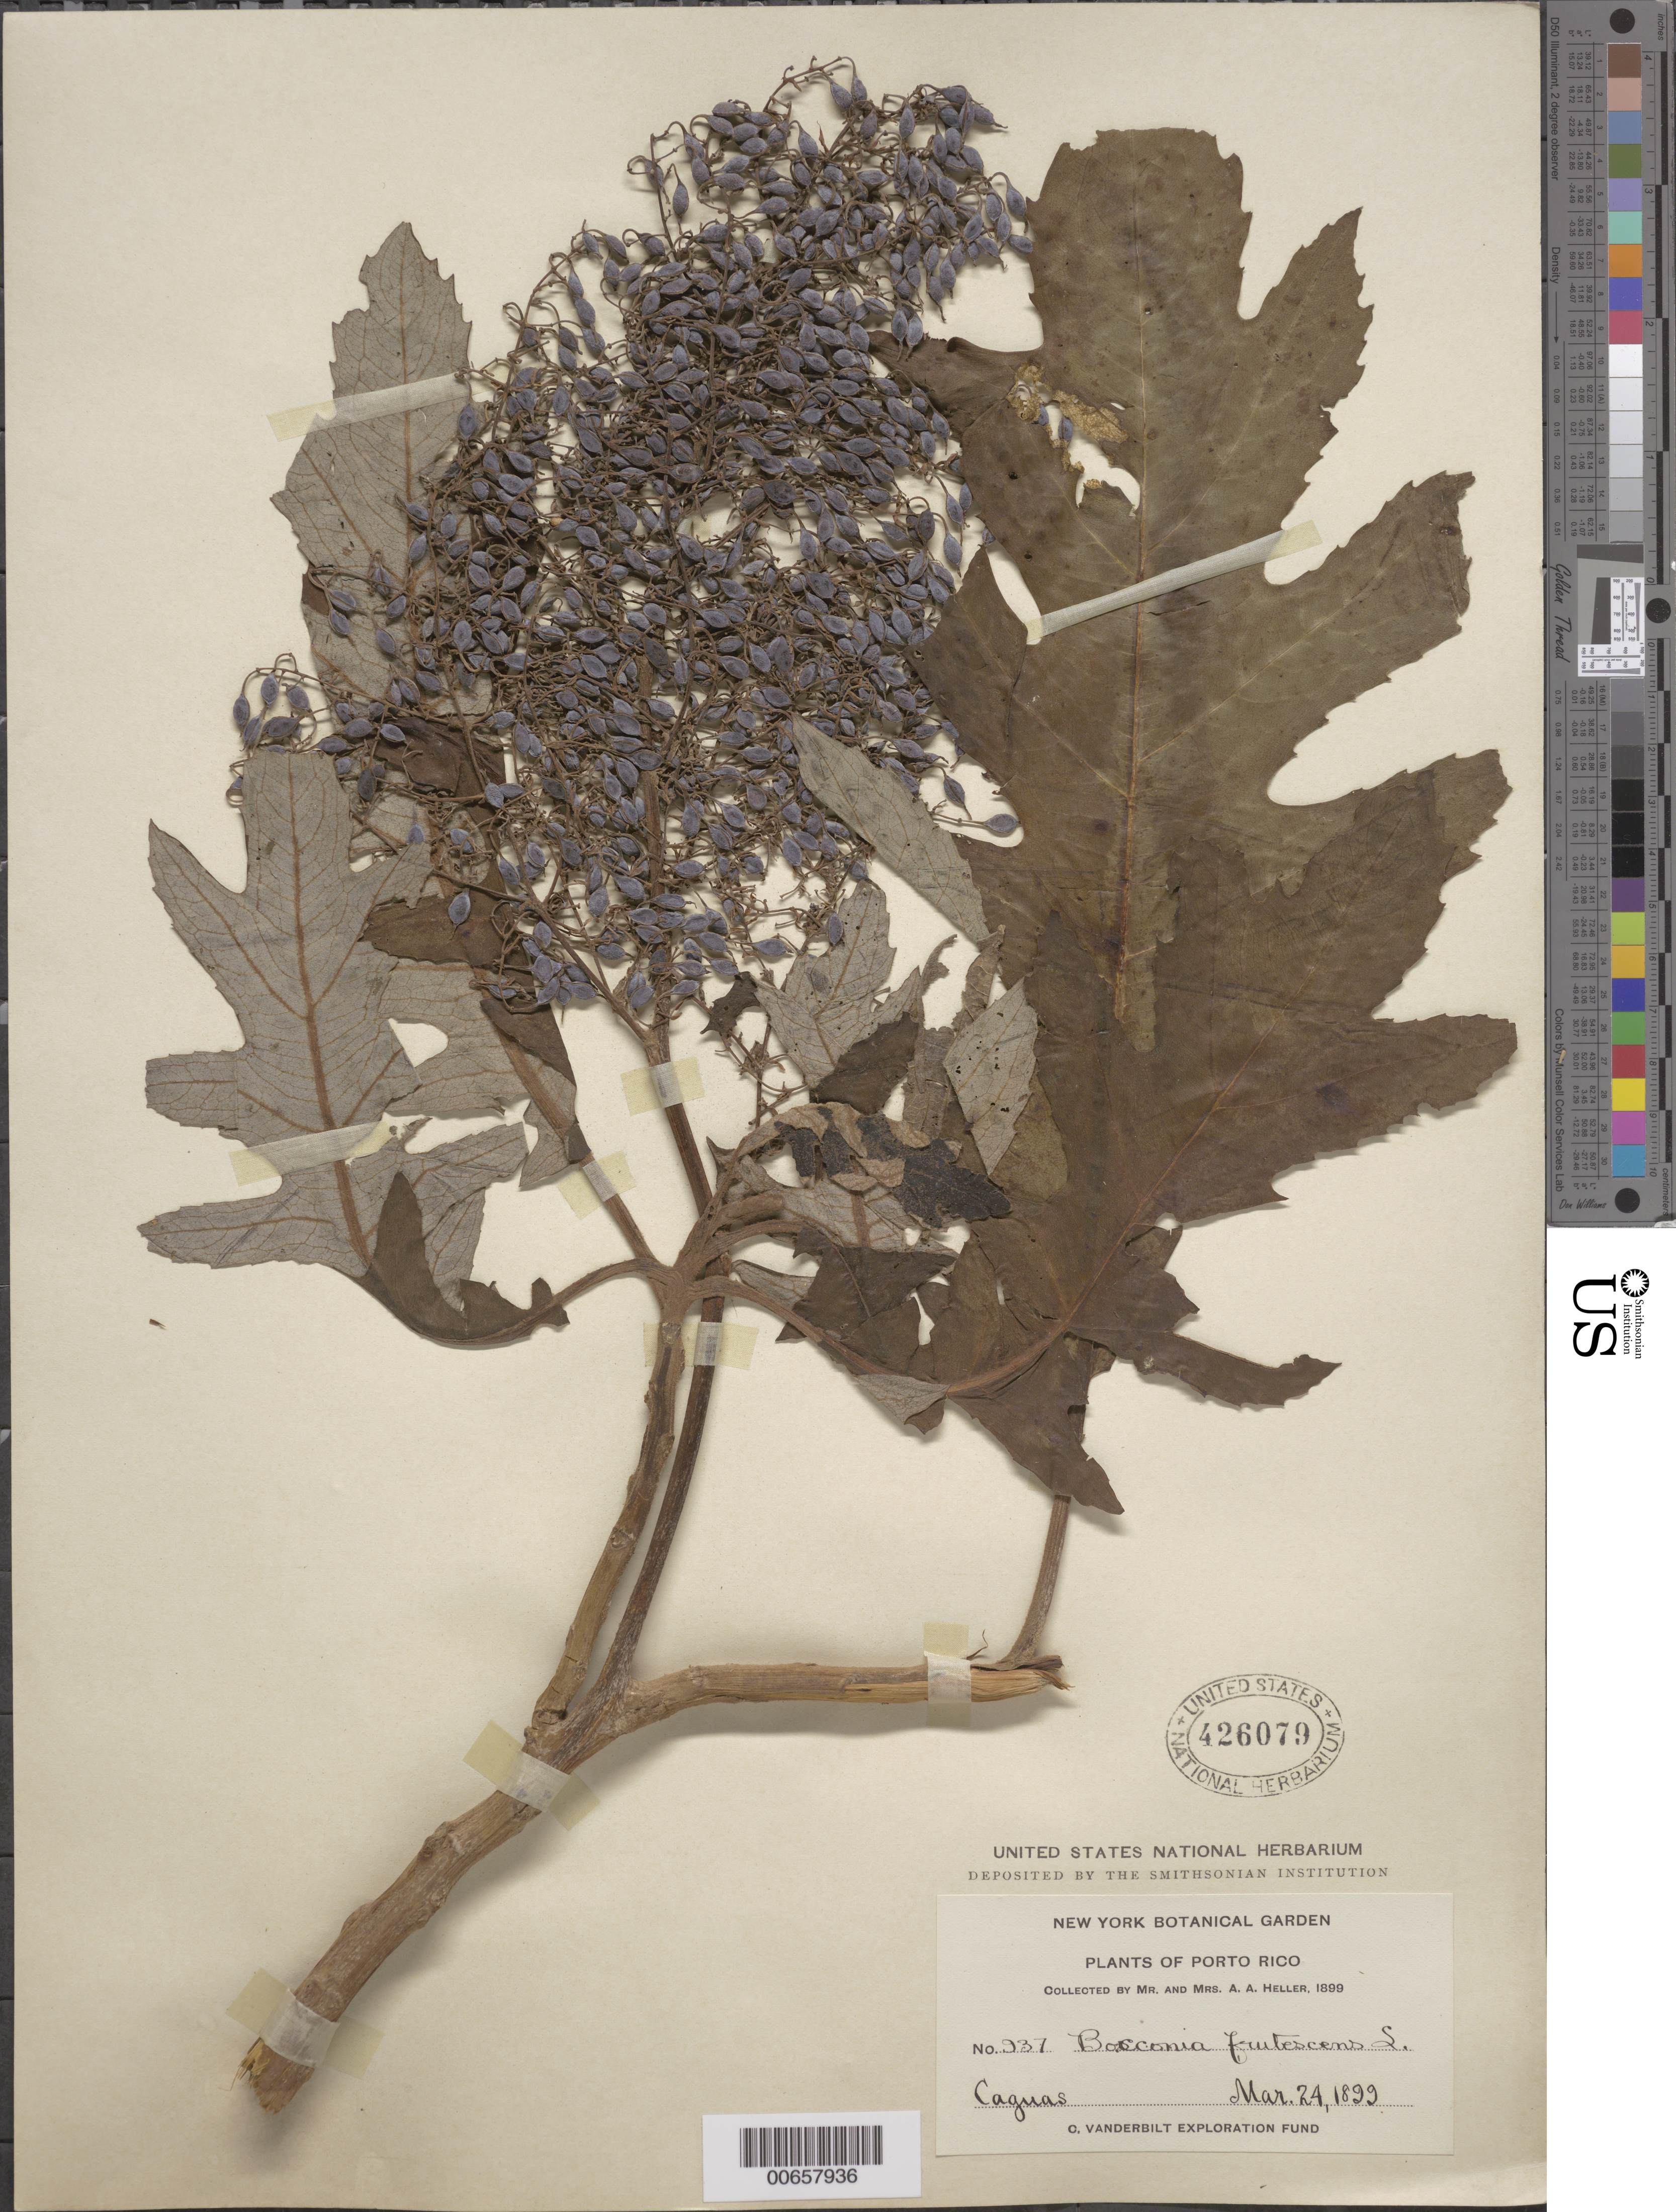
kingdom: Plantae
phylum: Tracheophyta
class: Magnoliopsida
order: Ranunculales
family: Papaveraceae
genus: Bocconia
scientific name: Bocconia frutescens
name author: L.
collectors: A. A. Heller & -- Heller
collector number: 937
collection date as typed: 24 Mar 1899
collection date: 1899-03-24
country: Puerto Rico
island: Greater Antilles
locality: Caguas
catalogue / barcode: US 426079